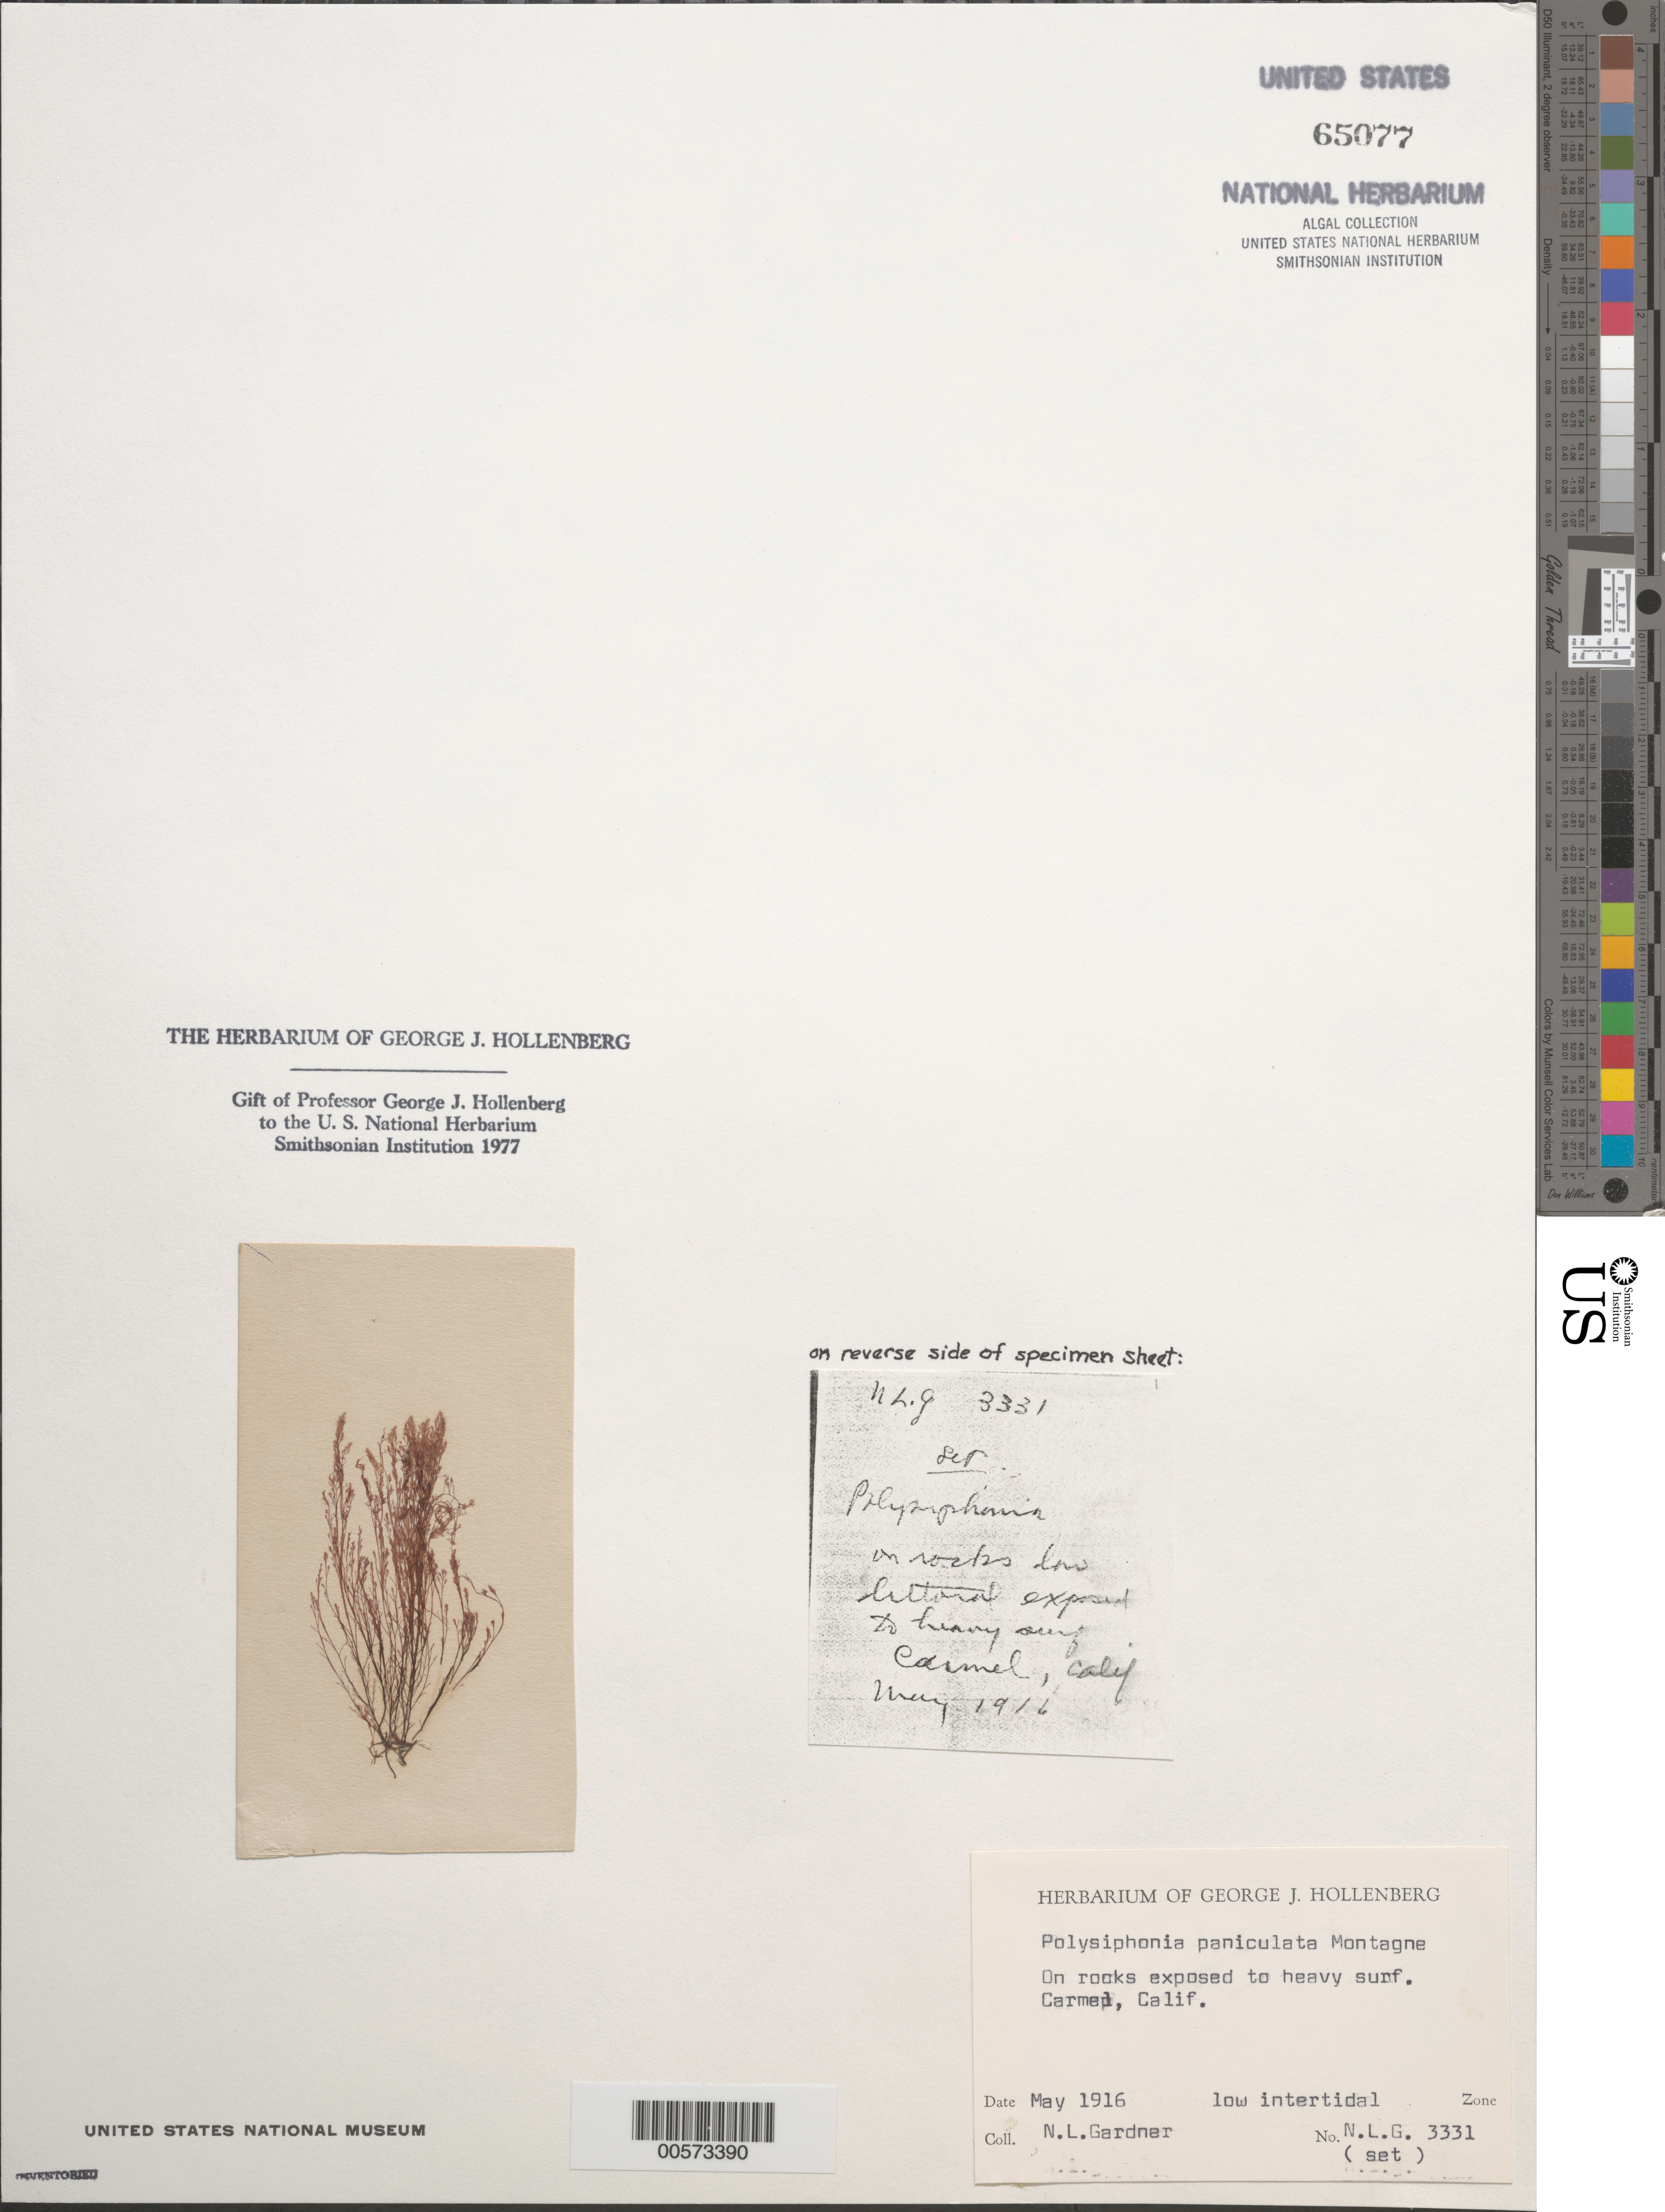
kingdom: Plantae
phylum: Rhodophyta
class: Florideophyceae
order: Ceramiales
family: Rhodomelaceae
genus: Eutrichosiphonia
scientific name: Eutrichosiphonia paniculata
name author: (Mont.) D.E.Bustamante & T.O. Cho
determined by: Algae name updating Project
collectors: N. Gardner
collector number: NLG 3331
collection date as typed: May 1916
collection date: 1916-05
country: United States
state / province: California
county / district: Monterey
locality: Carmel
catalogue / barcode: US 65077